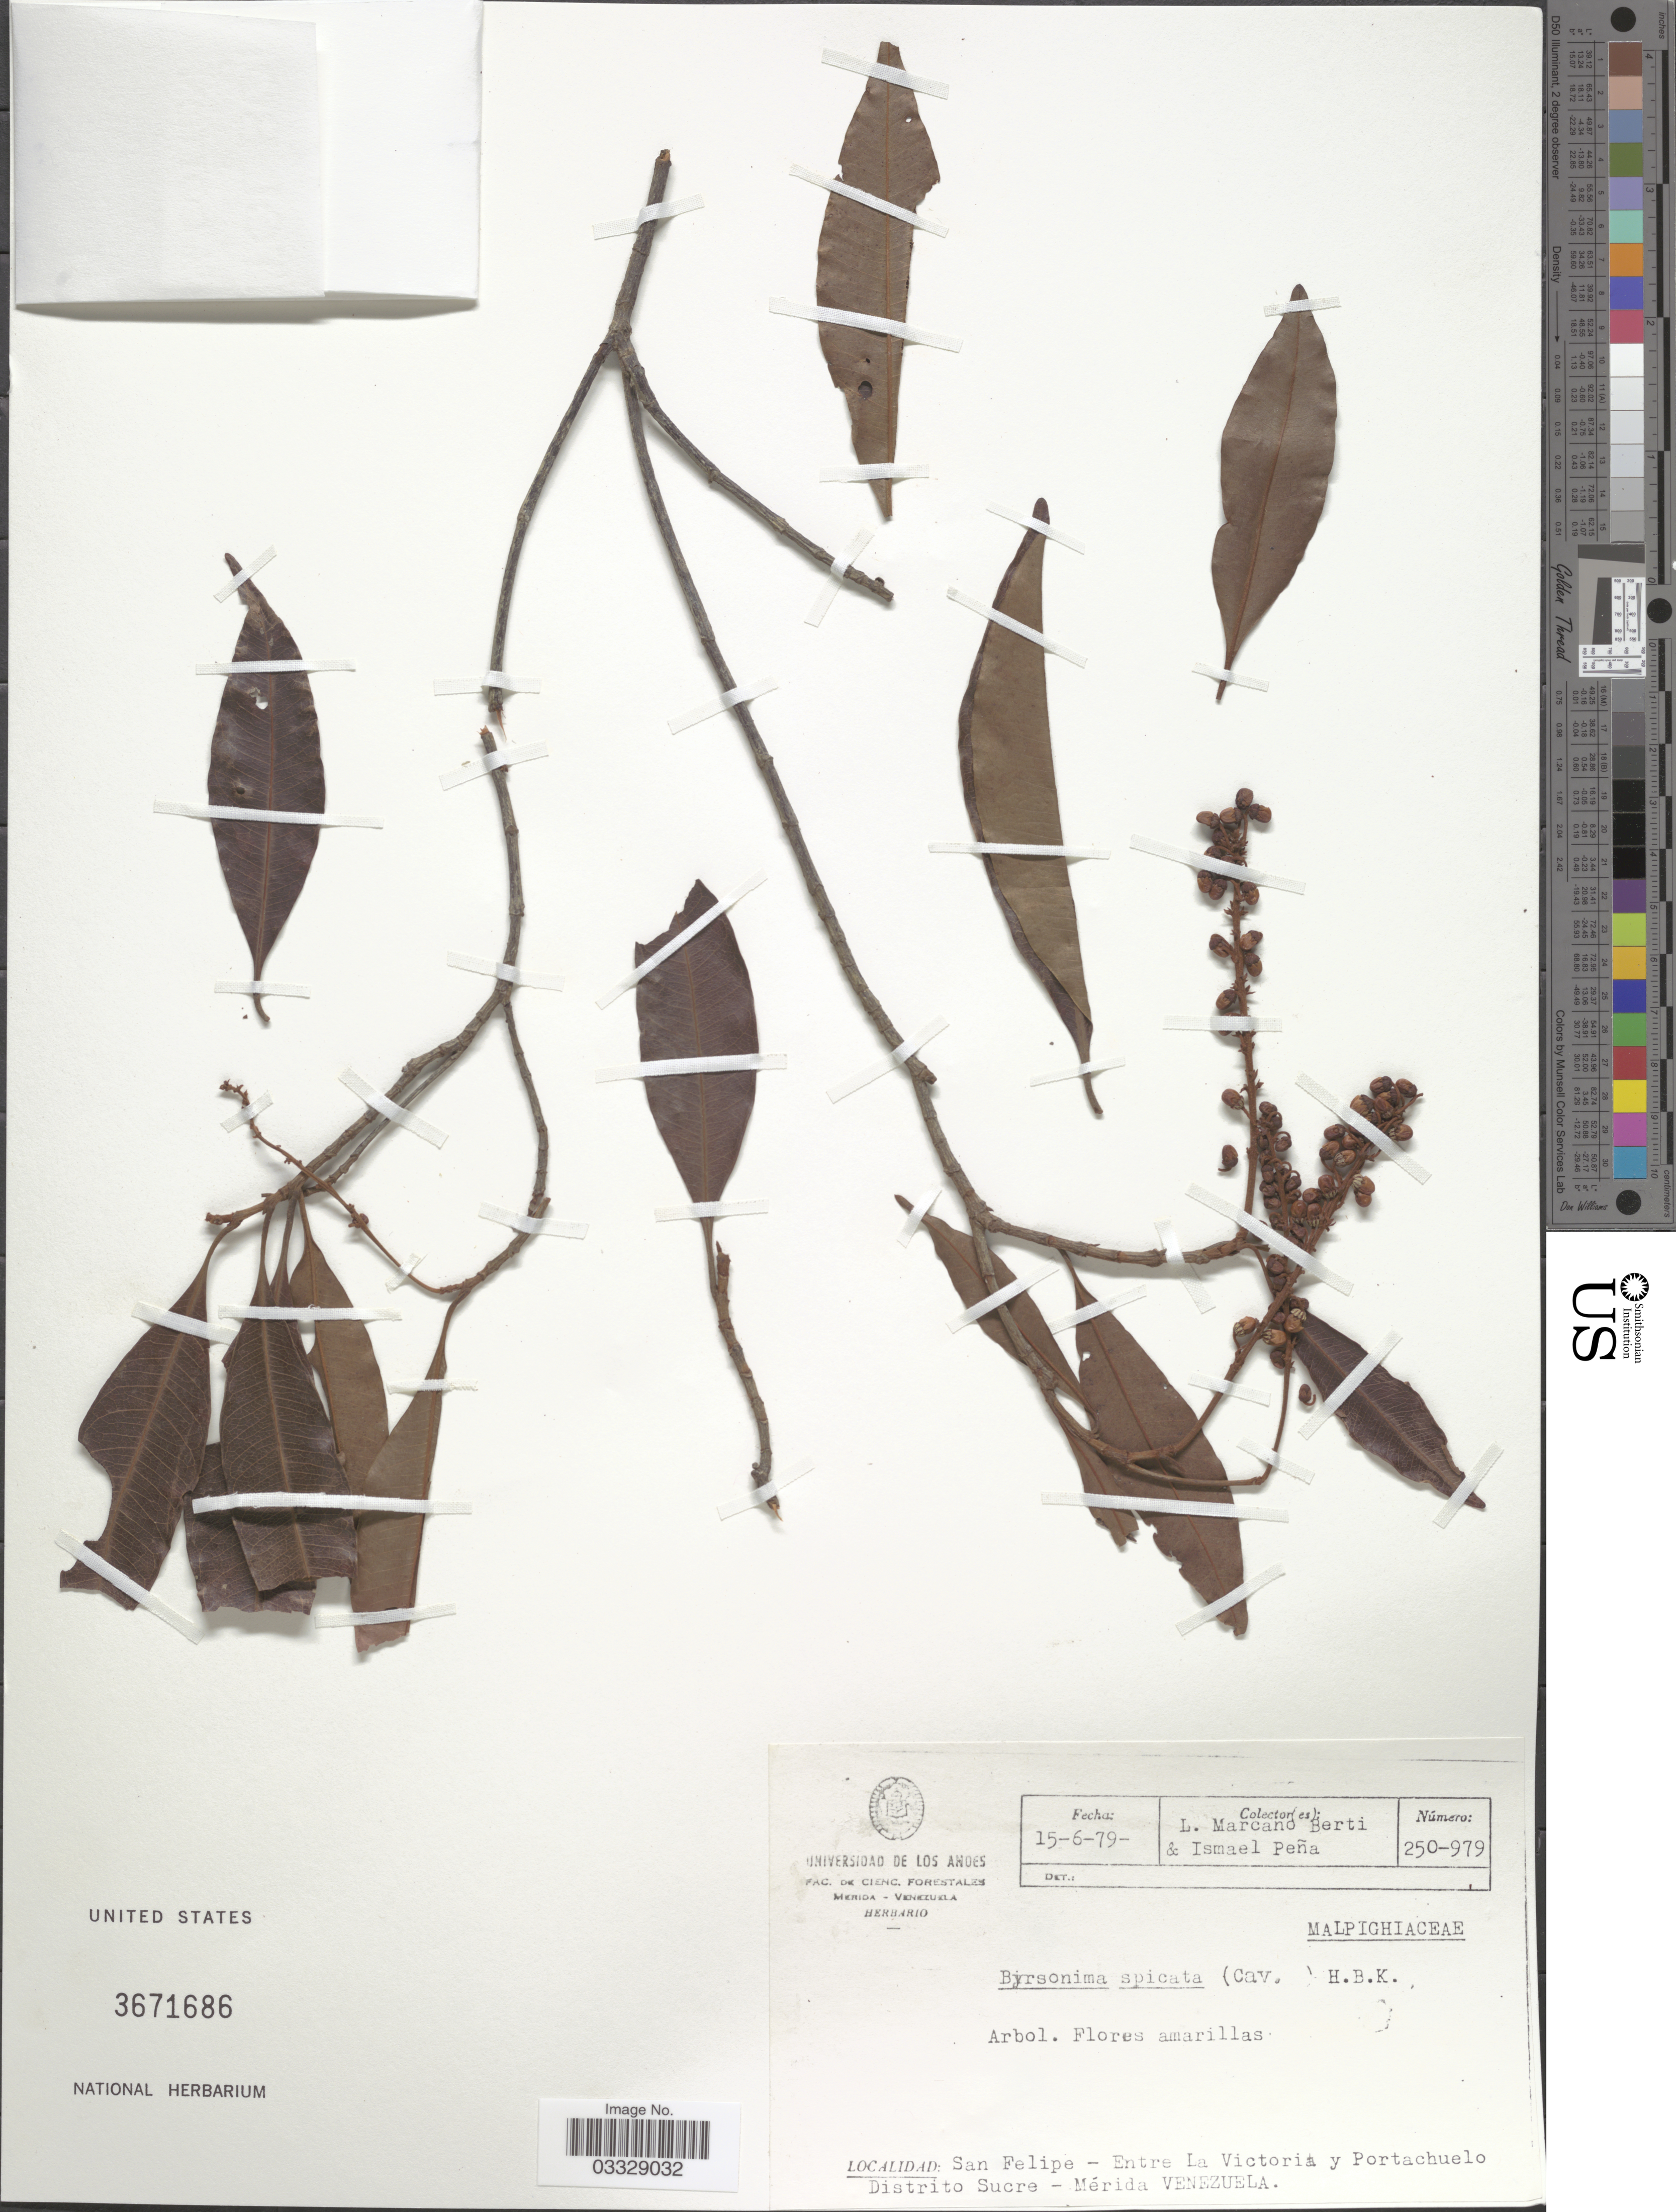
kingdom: Plantae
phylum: Tracheophyta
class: Magnoliopsida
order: Malpighiales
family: Malpighiaceae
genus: Byrsonima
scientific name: Byrsonima spicata (Cav.) DC.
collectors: L. Marcano-Berti & I. Pena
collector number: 250-979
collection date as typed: Transcribed d/m/y: 15/6/79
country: Venezuela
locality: San Felipe - Entre La Victoria y Portachuelo Distrito Sucre - Mérida.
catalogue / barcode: US 3671686